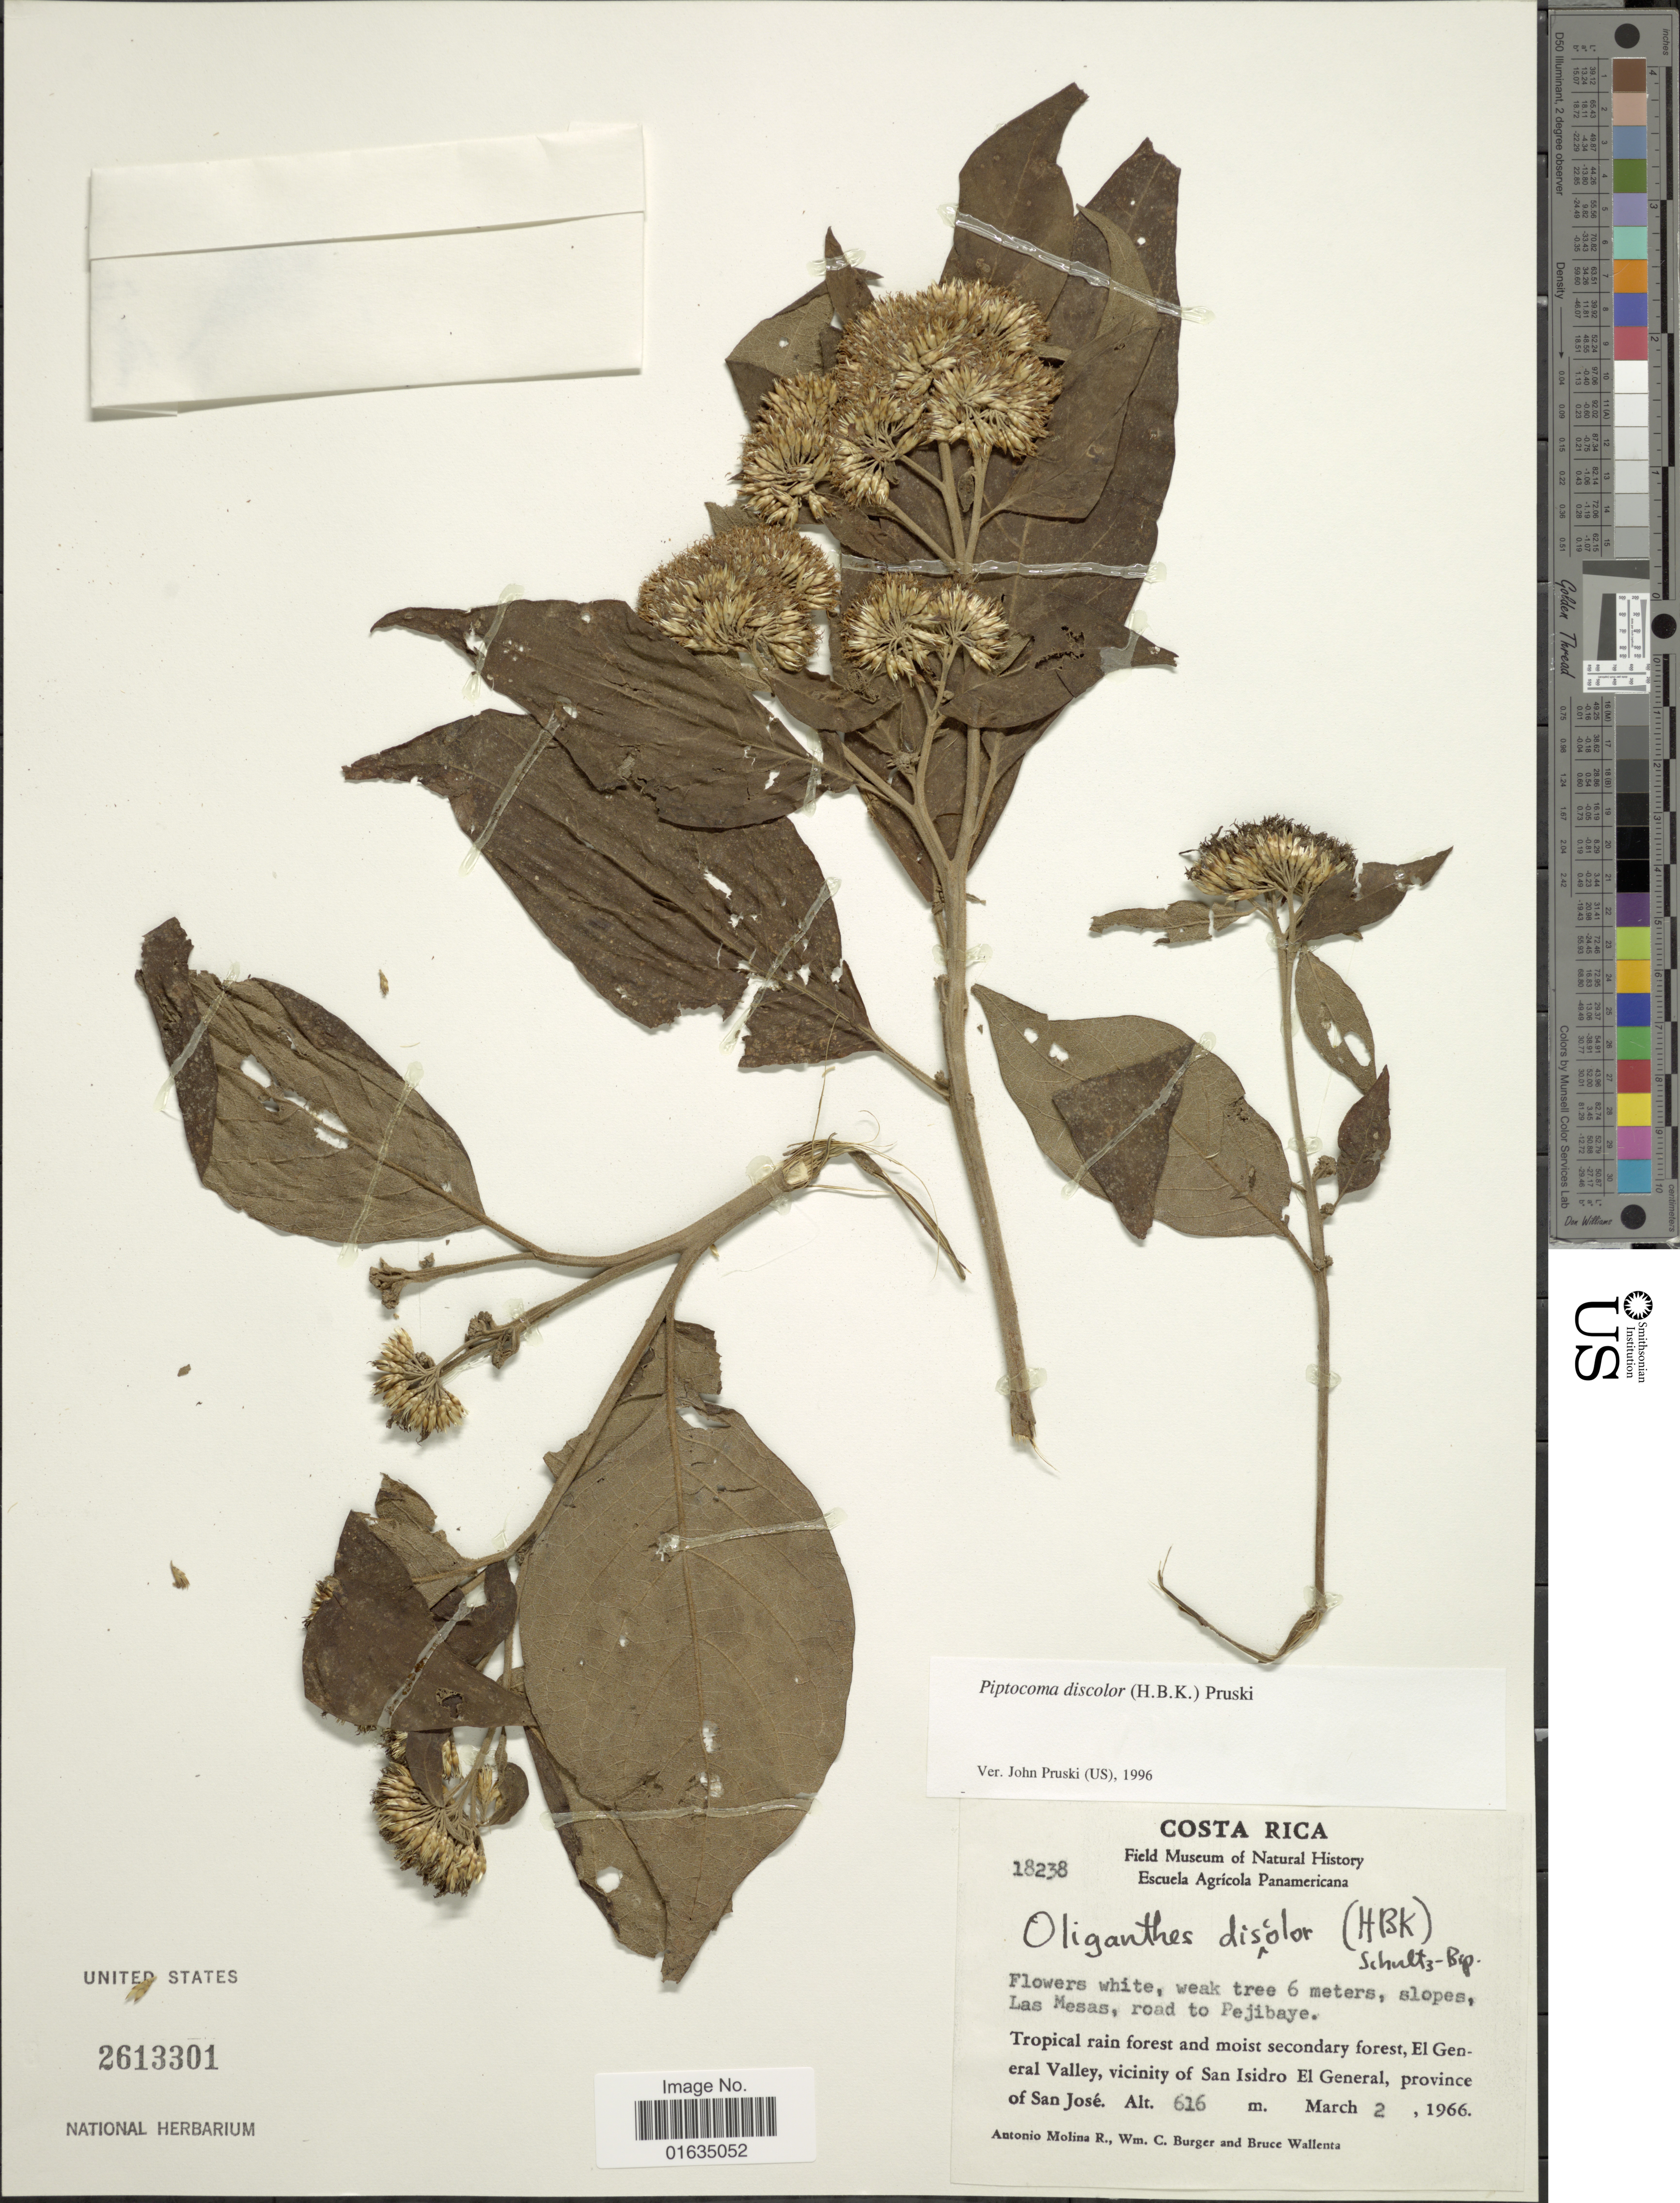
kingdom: Plantae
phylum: Tracheophyta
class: Magnoliopsida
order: Asterales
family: Asteraceae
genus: Pollalesta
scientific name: Pollalesta discolor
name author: (Kunth) Aristeg.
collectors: A. Molina R., W. Burger & B. Wallenta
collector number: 18238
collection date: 1966-03-02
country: Costa Rica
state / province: San José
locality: El General Valley, vicinity of San Isidro El General, province of San Jose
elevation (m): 616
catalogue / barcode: US 2613301